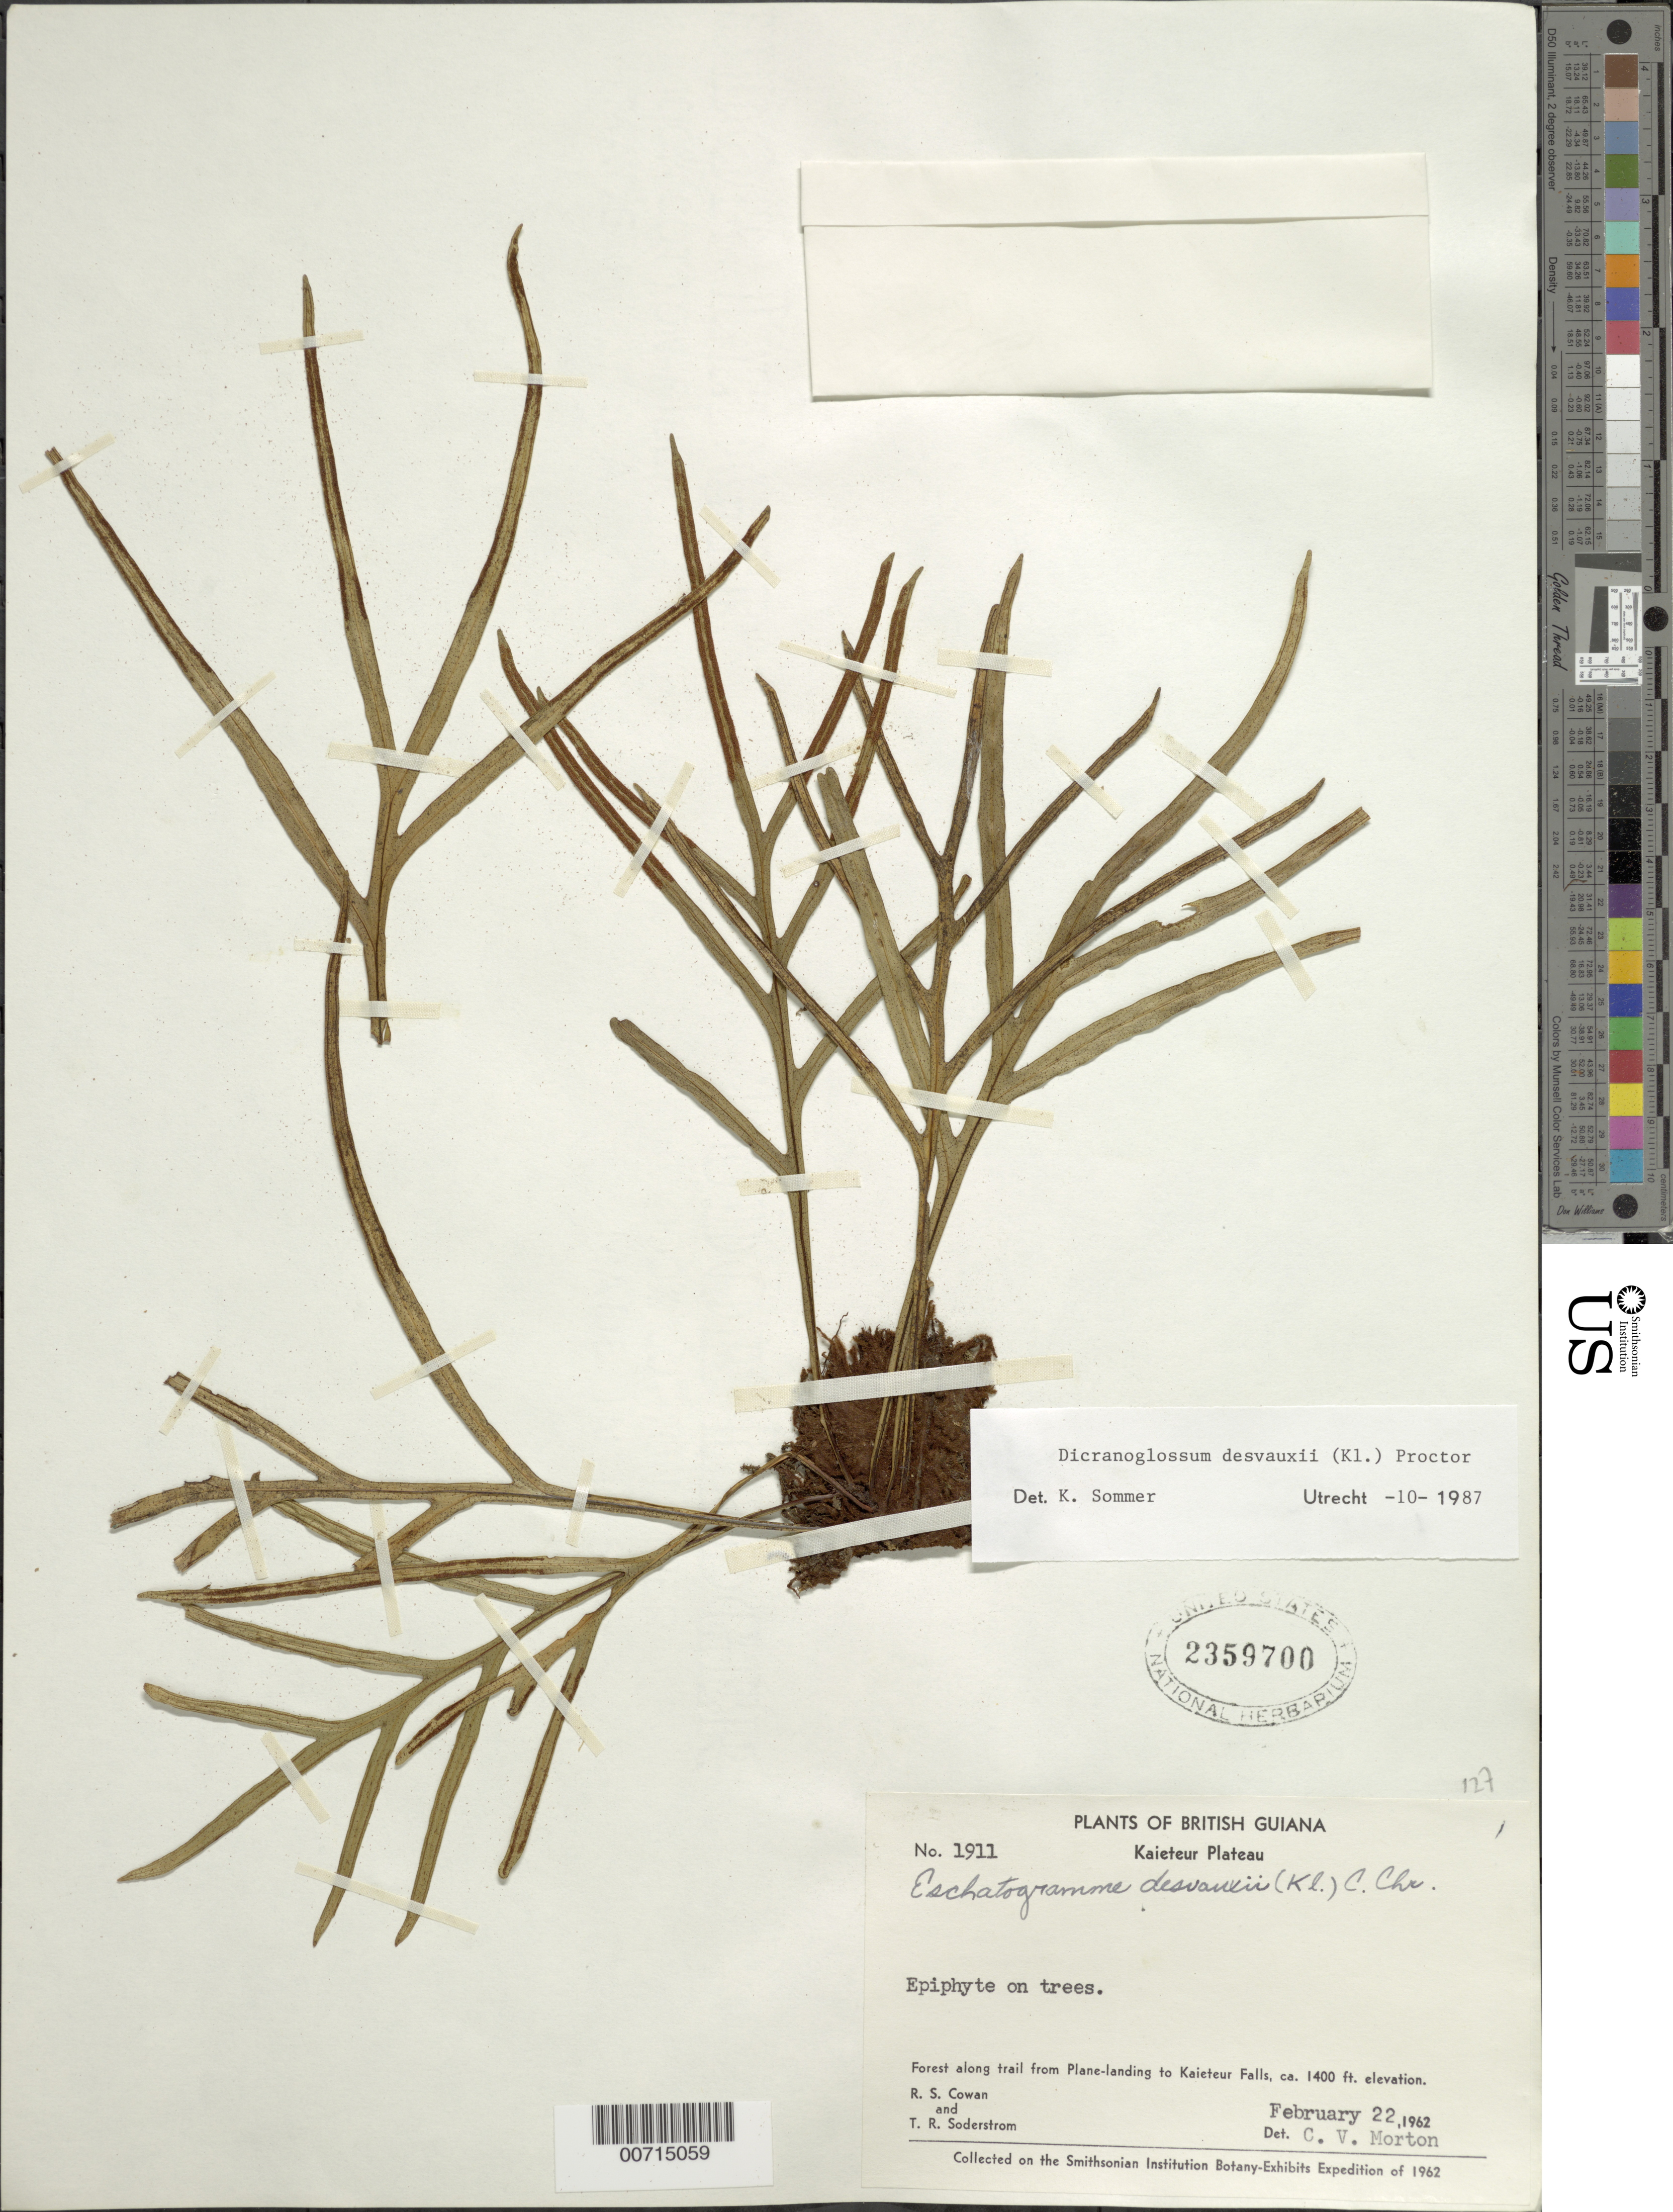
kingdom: Plantae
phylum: Tracheophyta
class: Polypodiopsida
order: Polypodiales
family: Polypodiaceae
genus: Pleopeltis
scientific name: Pleopeltis desvauxii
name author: (Klotzsch) Salino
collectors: R. S. Cowan & T. R. Soderstrom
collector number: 1911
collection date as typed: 22-Feb-62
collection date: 1962-02-22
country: Guyana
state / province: Potaro-Siparuni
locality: Kaieteur Falls, vic. of Kaieteur airstrip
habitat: Forest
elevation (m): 427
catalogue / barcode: US 2359700